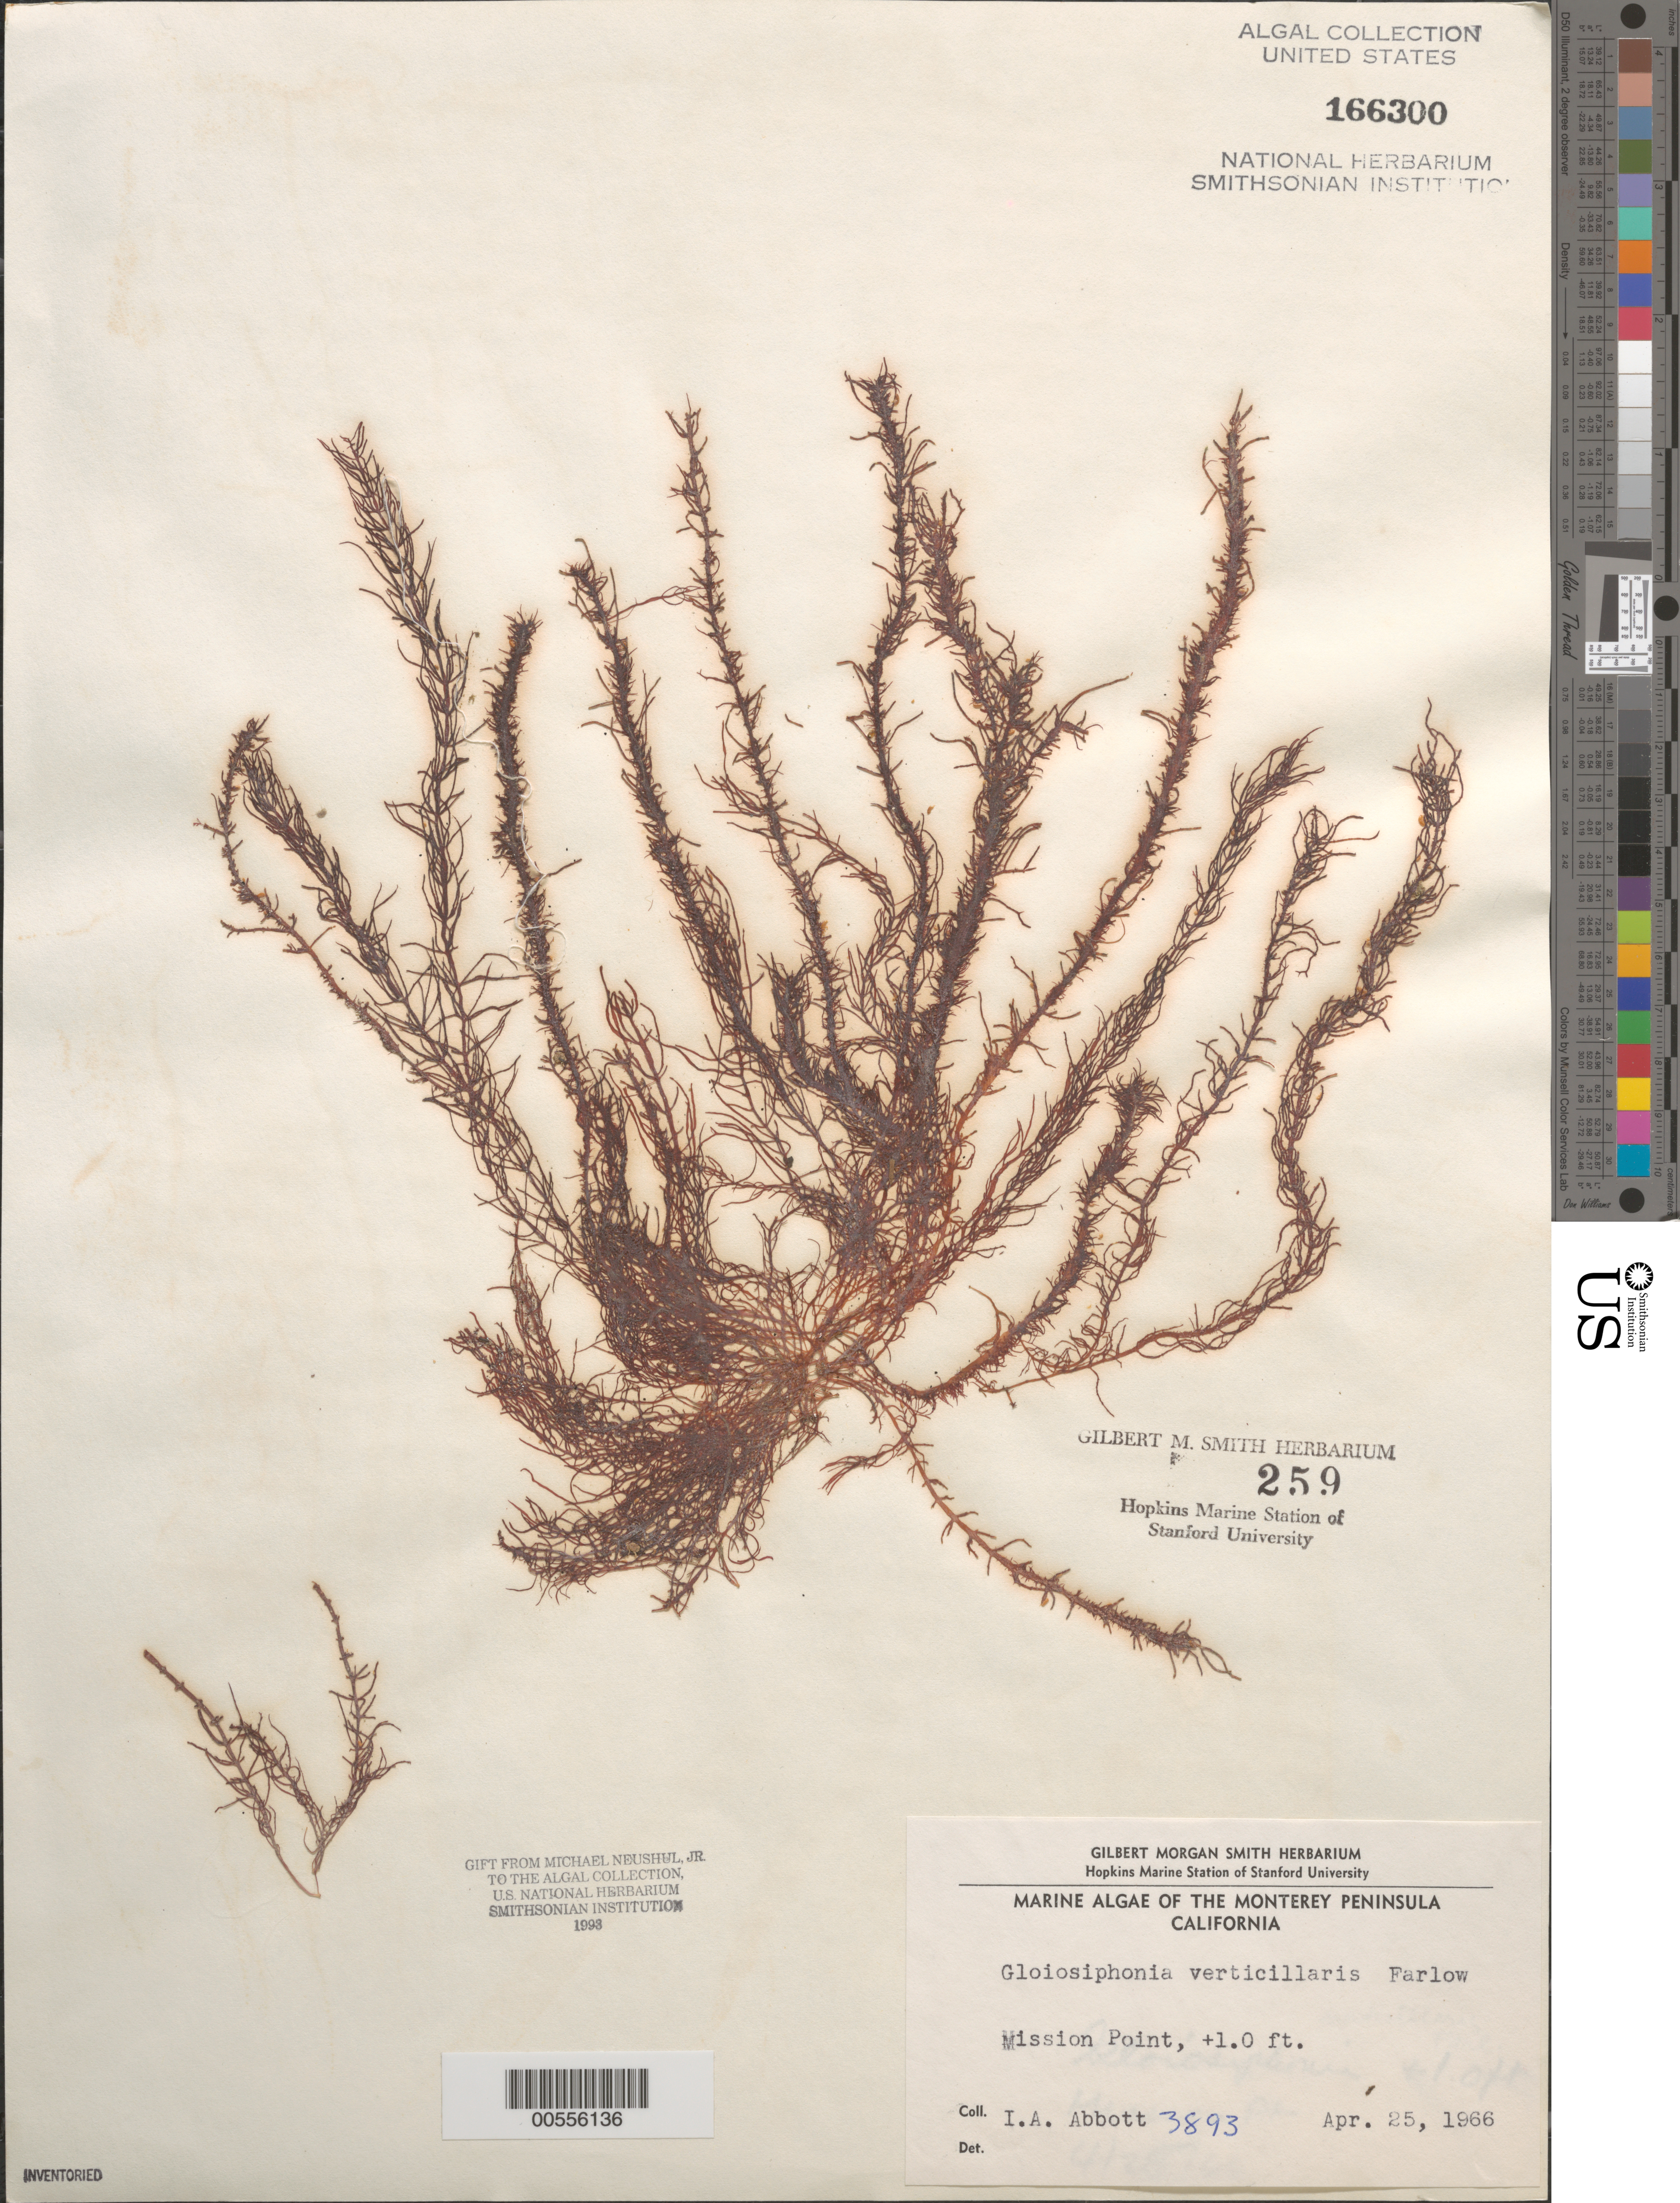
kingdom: Plantae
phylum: Rhodophyta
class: Florideophyceae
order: Gigartinales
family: Gloiosiphoniaceae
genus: Gloiosiphonia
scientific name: Gloiosiphonia verticillaris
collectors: I. A. Abbott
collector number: IAA 3893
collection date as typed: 25 Apr 1966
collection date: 1966-04-25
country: United States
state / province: California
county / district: Monterey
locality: Mission Point, Monterey Peninsula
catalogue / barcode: US 166300